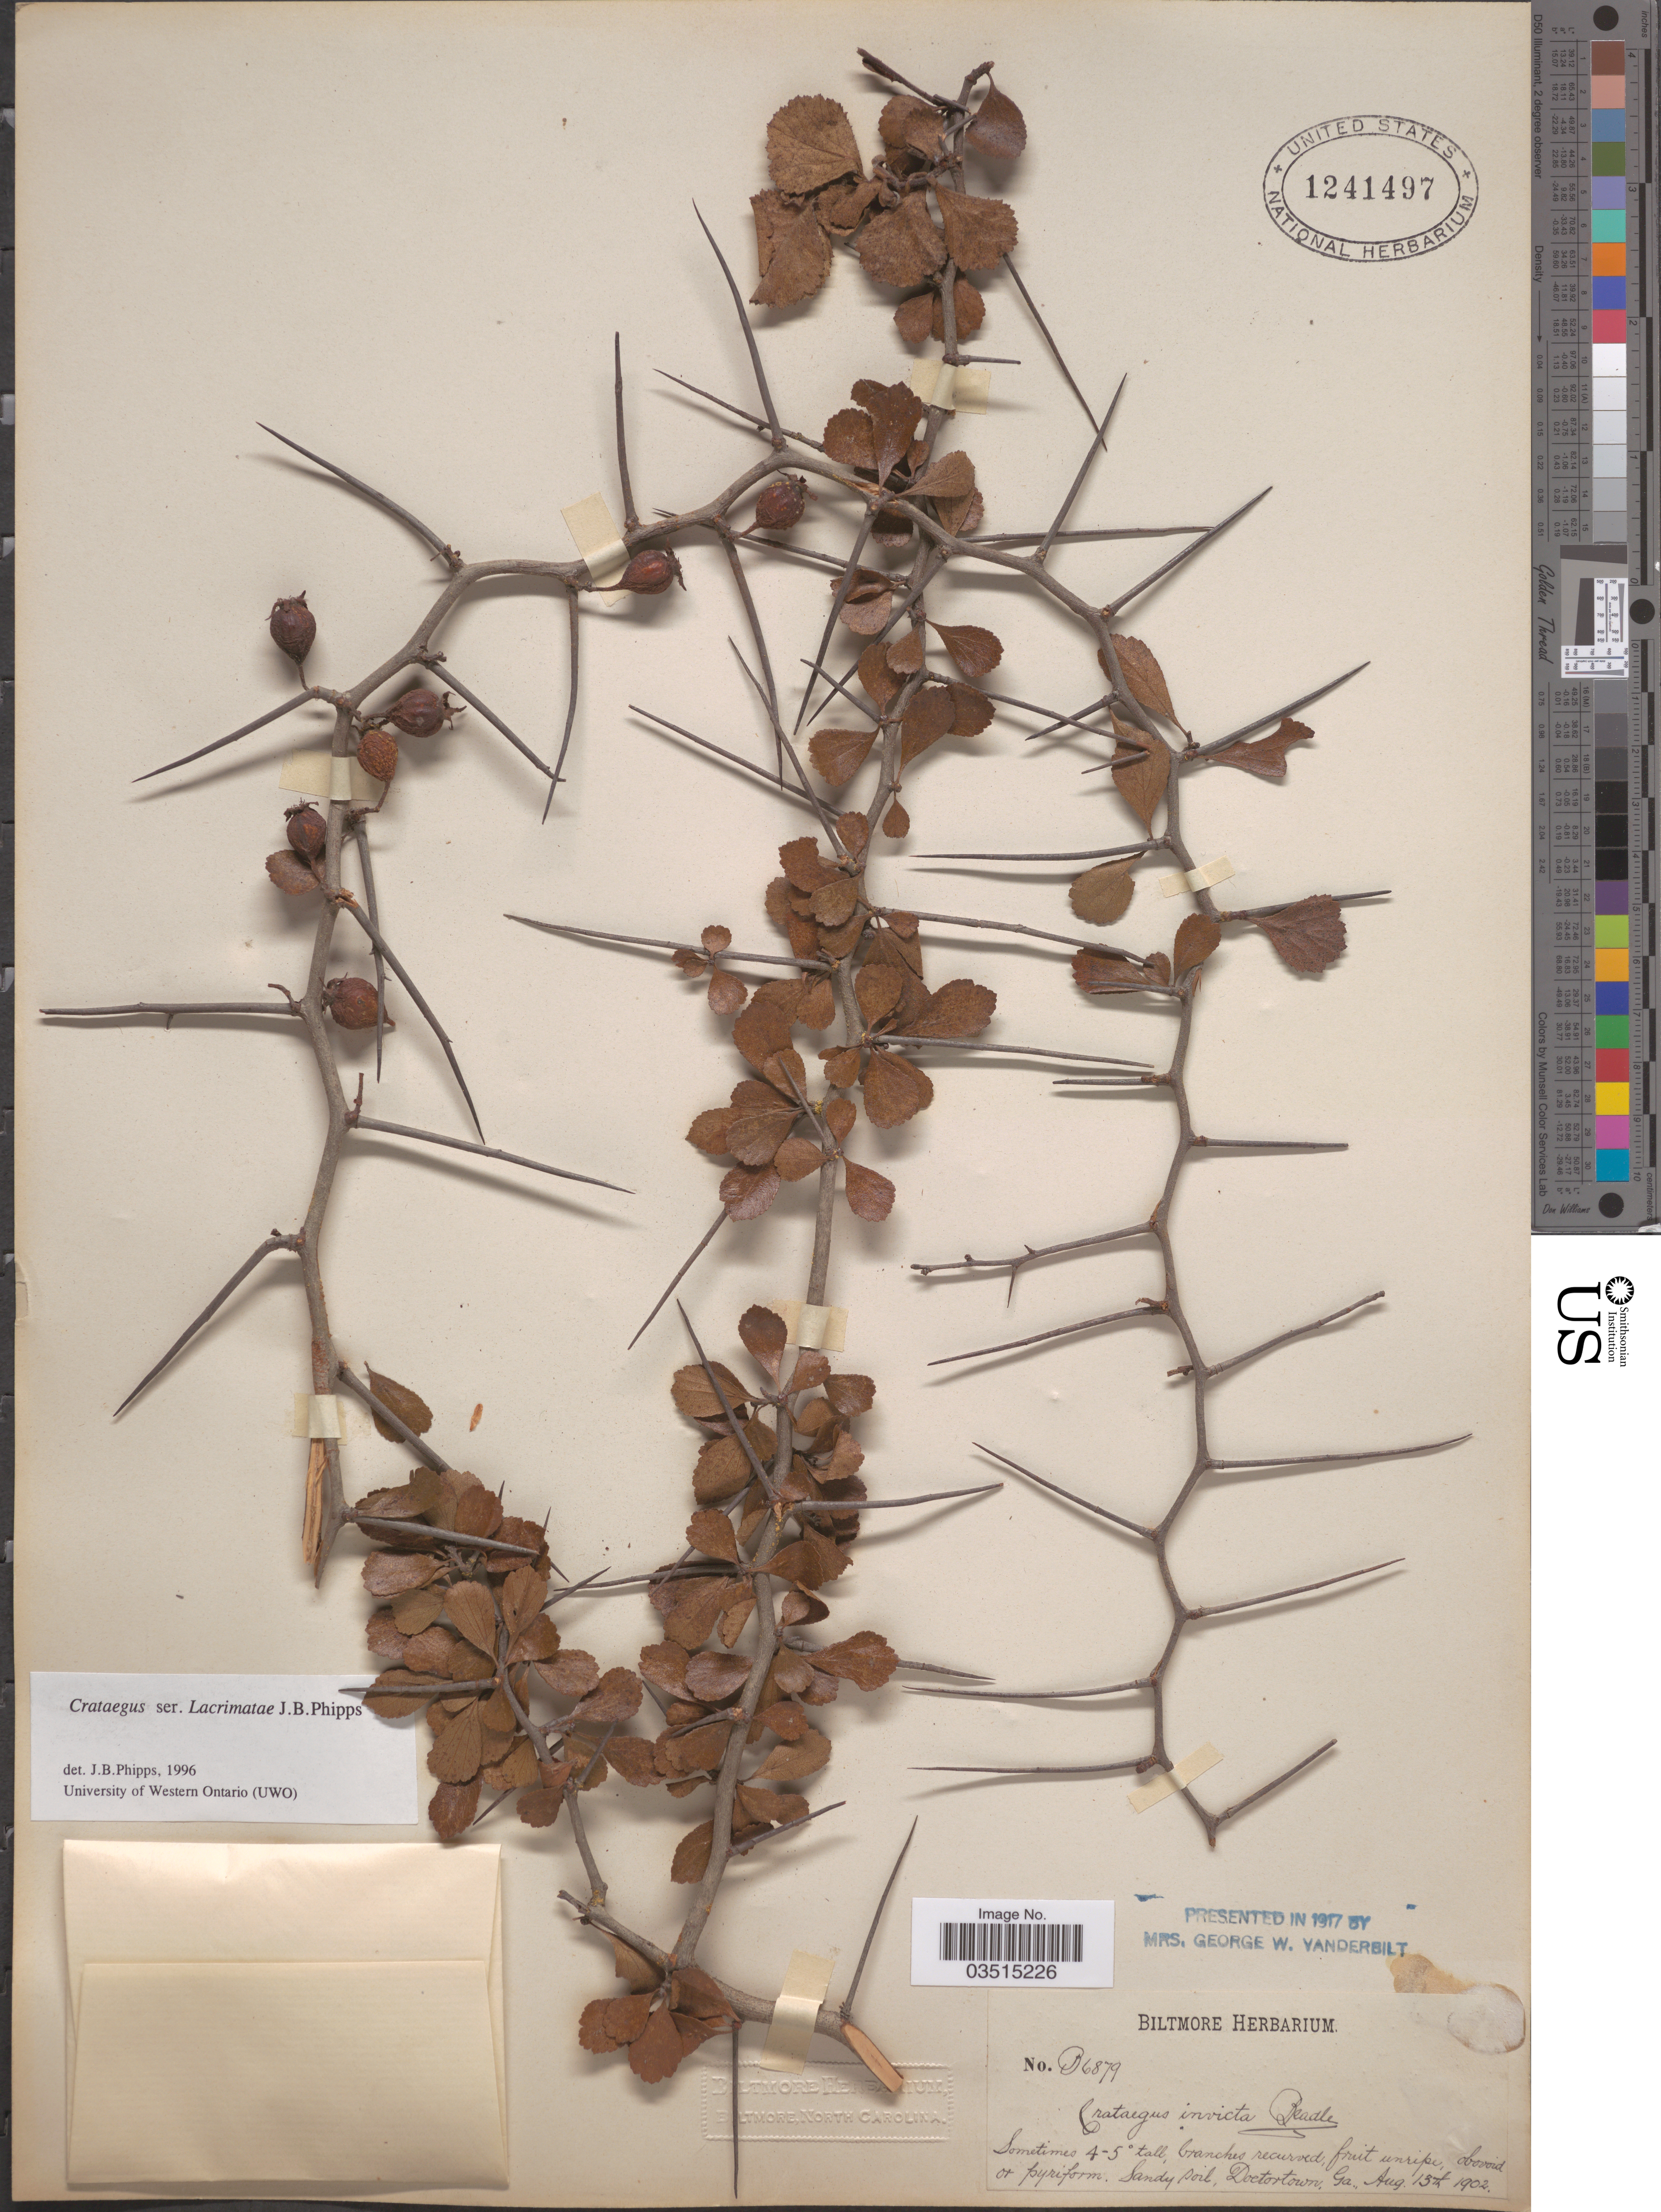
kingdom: Plantae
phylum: Tracheophyta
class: Magnoliopsida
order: Rosales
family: Rosaceae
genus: Crataegus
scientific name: Crataegus invicta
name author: Beadle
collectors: ex herb. Biltmore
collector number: B6879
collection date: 1902-08-13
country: United States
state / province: Georgia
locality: Doctortown.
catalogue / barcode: US 1241497